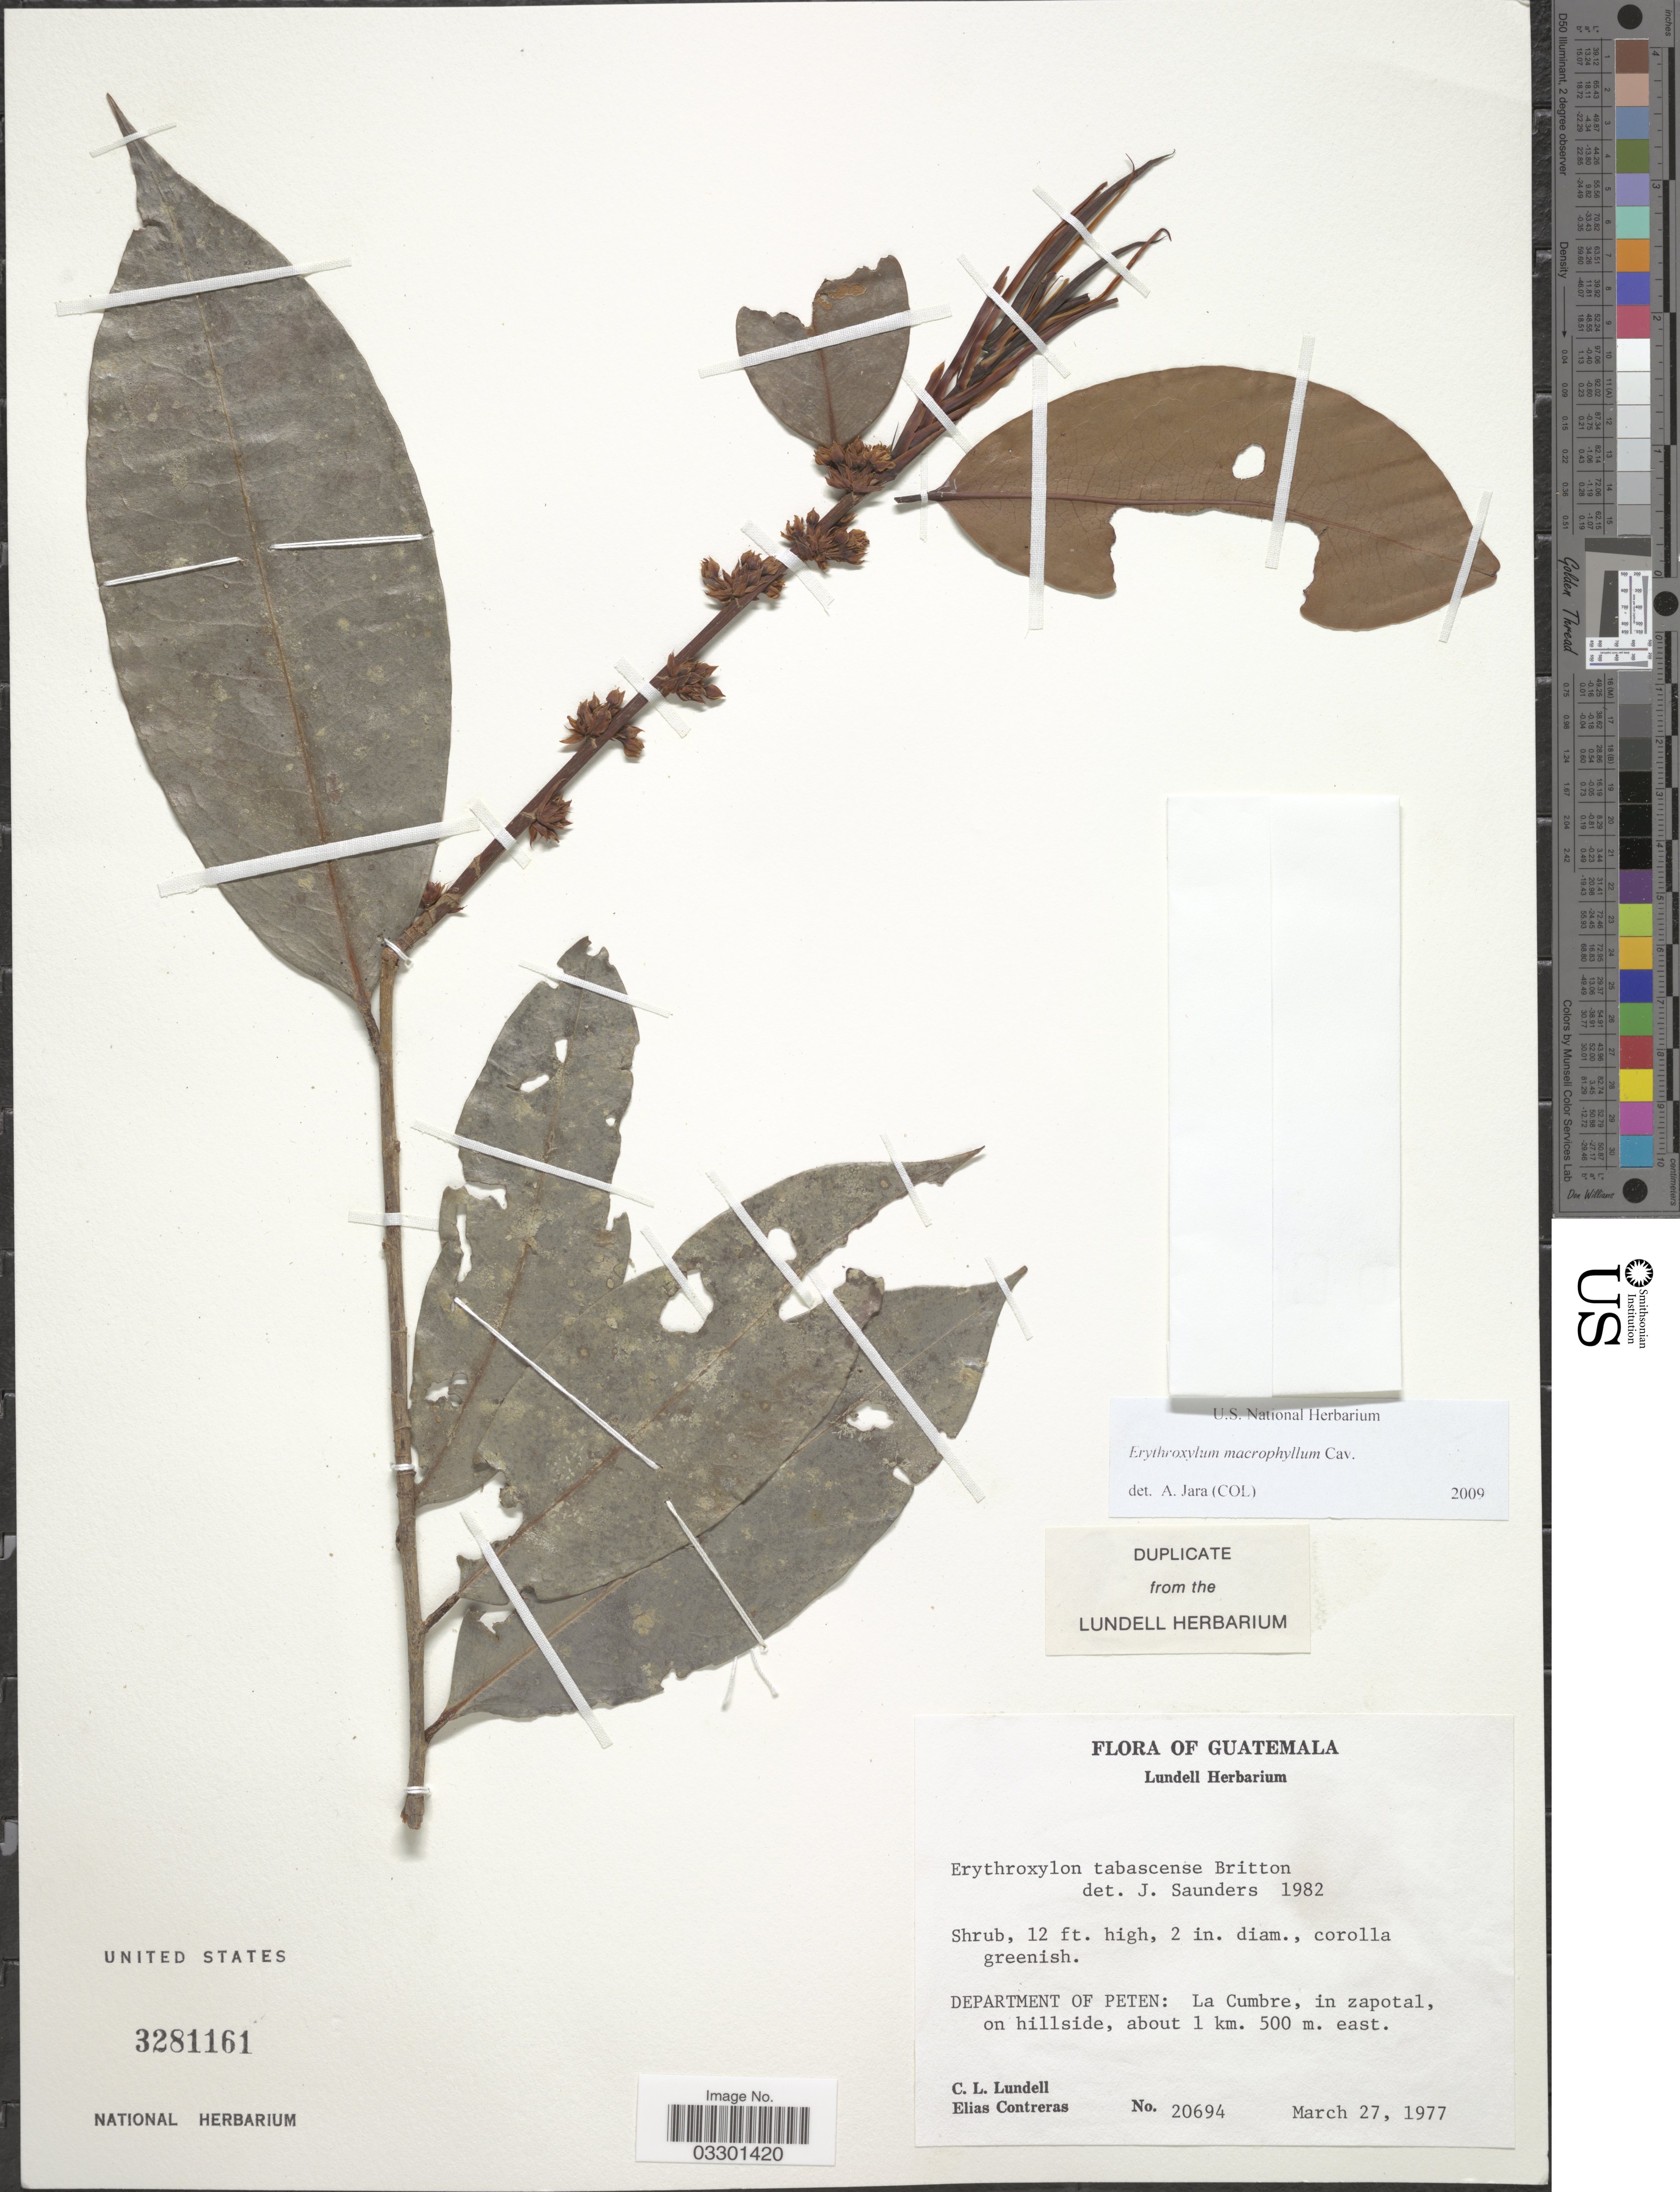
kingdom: Plantae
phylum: Tracheophyta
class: Magnoliopsida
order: Malpighiales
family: Erythroxylaceae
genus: Erythroxylum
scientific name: Erythroxylum macrophyllum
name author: Cav.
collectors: C. L. Lundell & E. Contreras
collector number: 20694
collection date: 1977-03-27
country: Guatemala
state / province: El Petén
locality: Department of Peten: La Cumbre, in zapotal, on hillside, about 1 km. 500 m. east.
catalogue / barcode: US 3281161